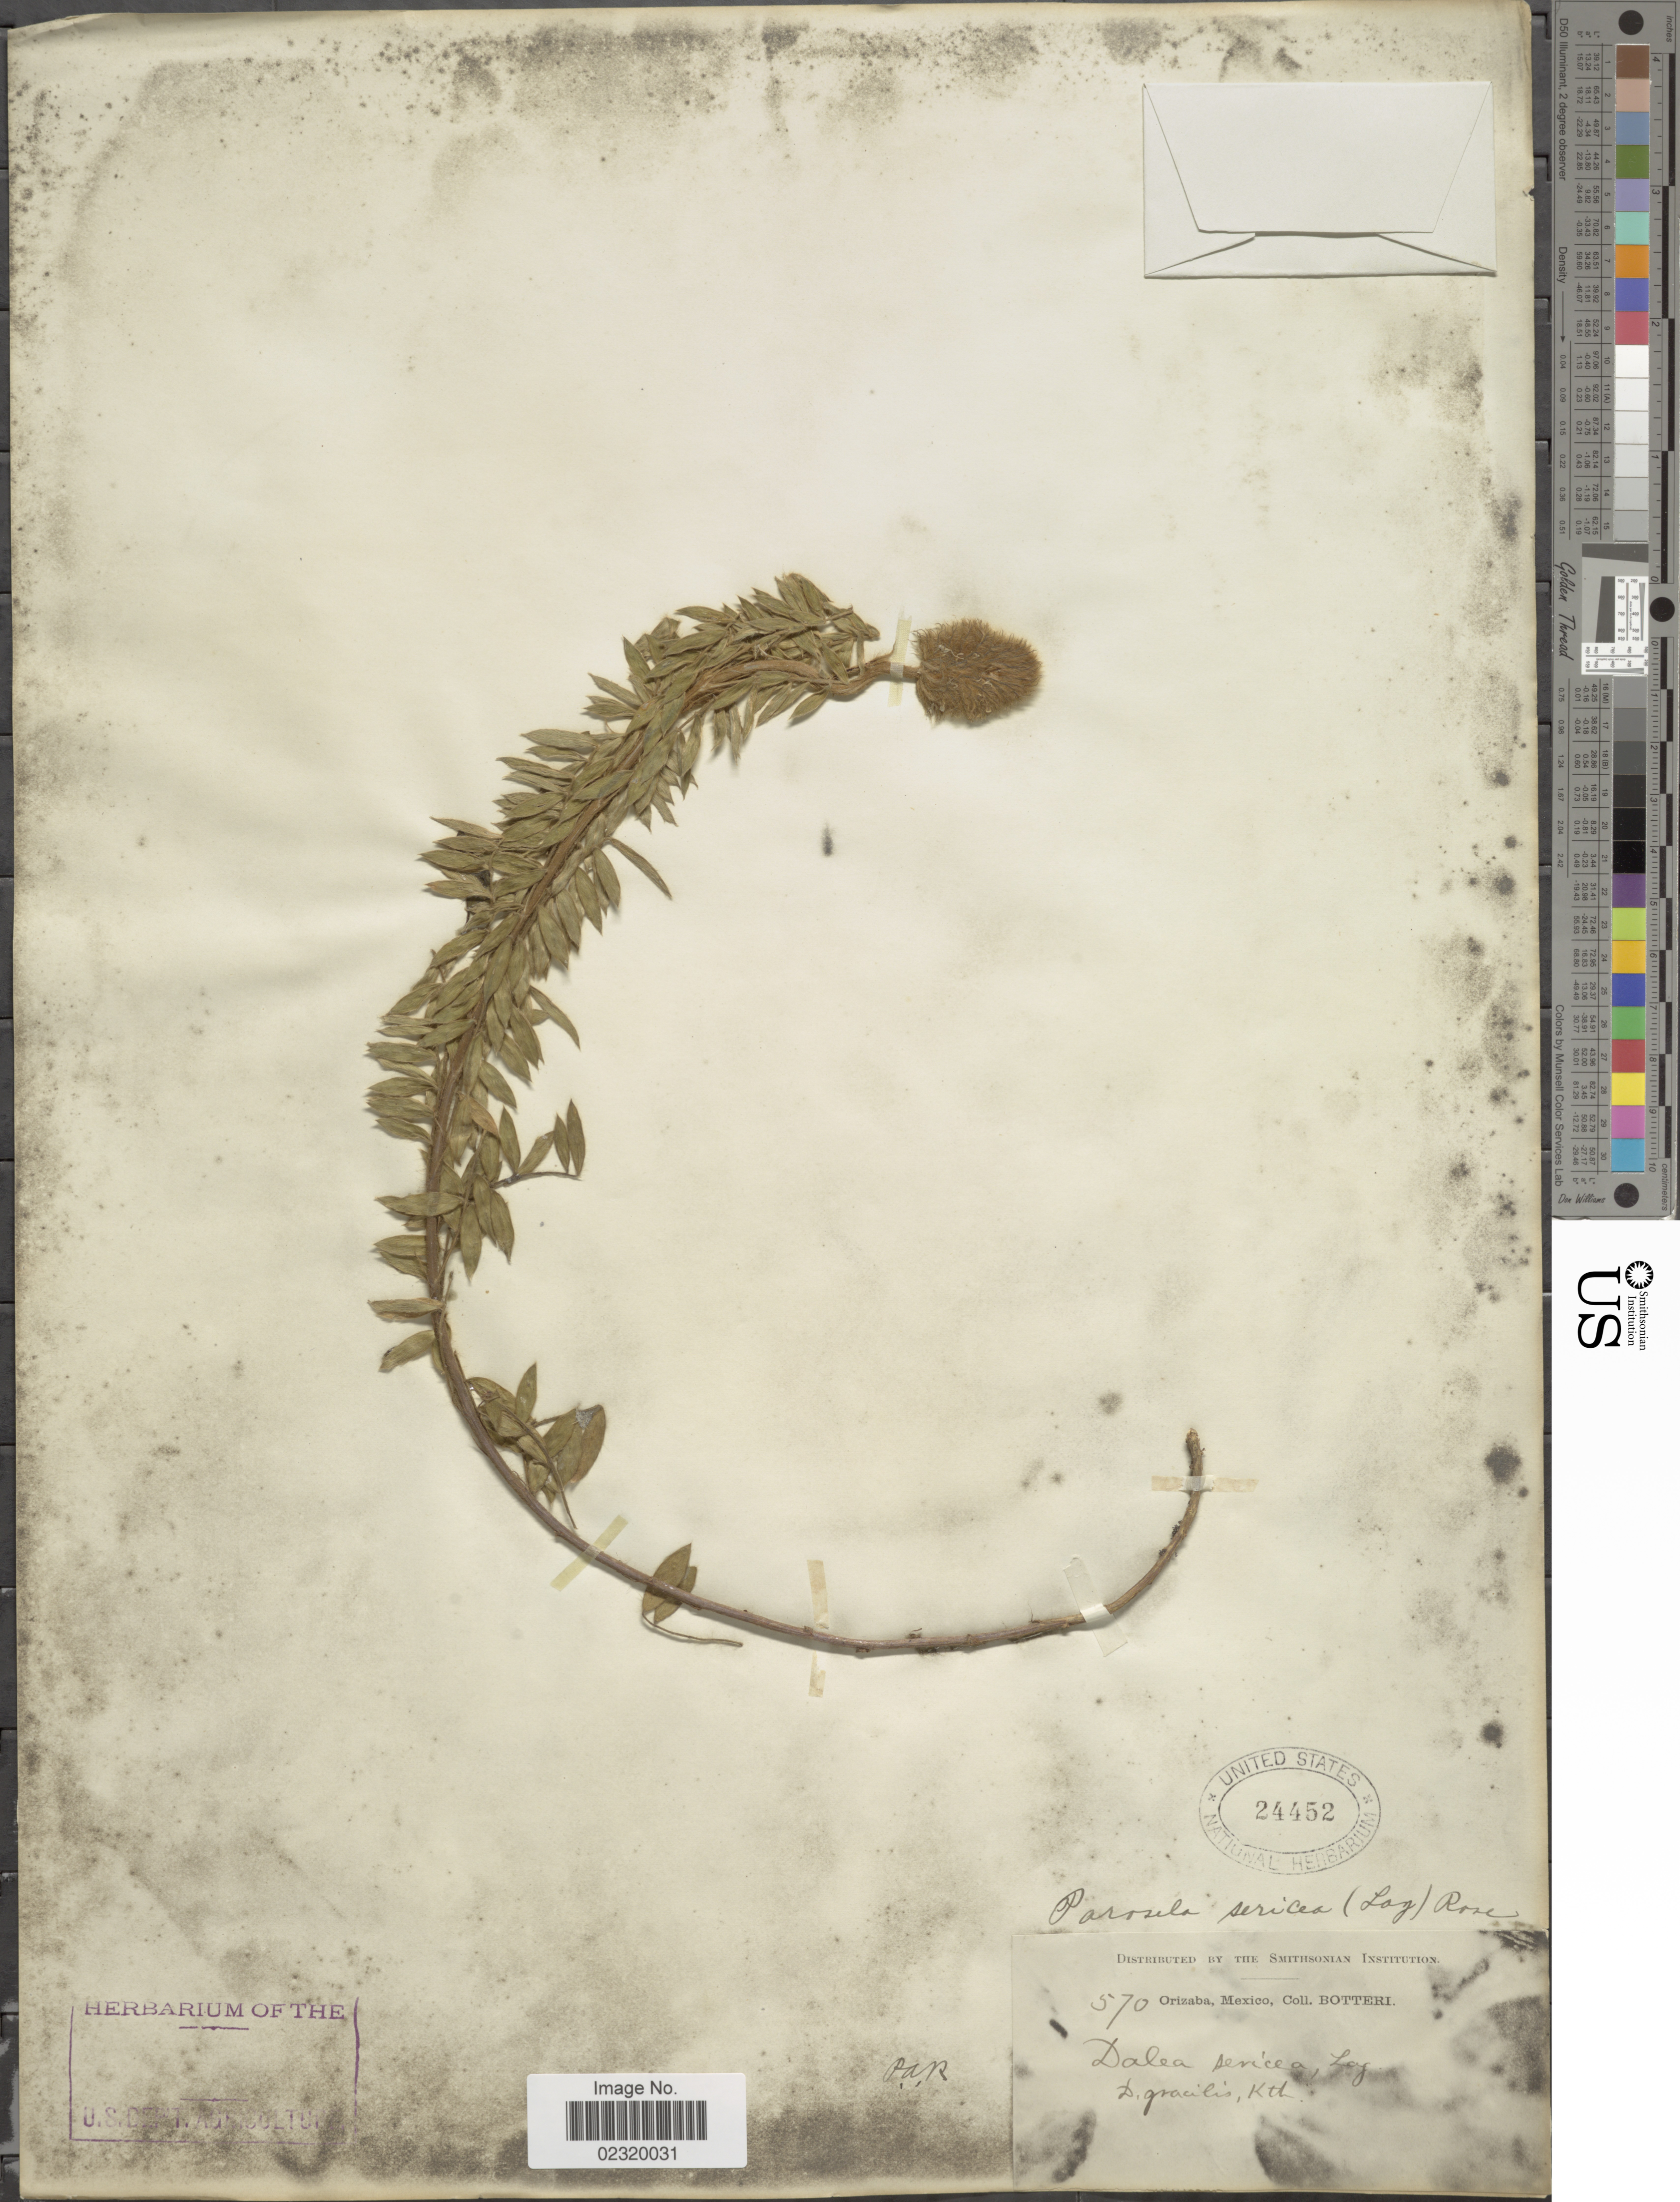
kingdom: Plantae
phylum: Tracheophyta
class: Magnoliopsida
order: Fabales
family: Fabaceae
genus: Dalea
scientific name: Dalea sericea var. sericea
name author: Lag.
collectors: -. Botteri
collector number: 570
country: Mexico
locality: Orizaba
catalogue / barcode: US 24452